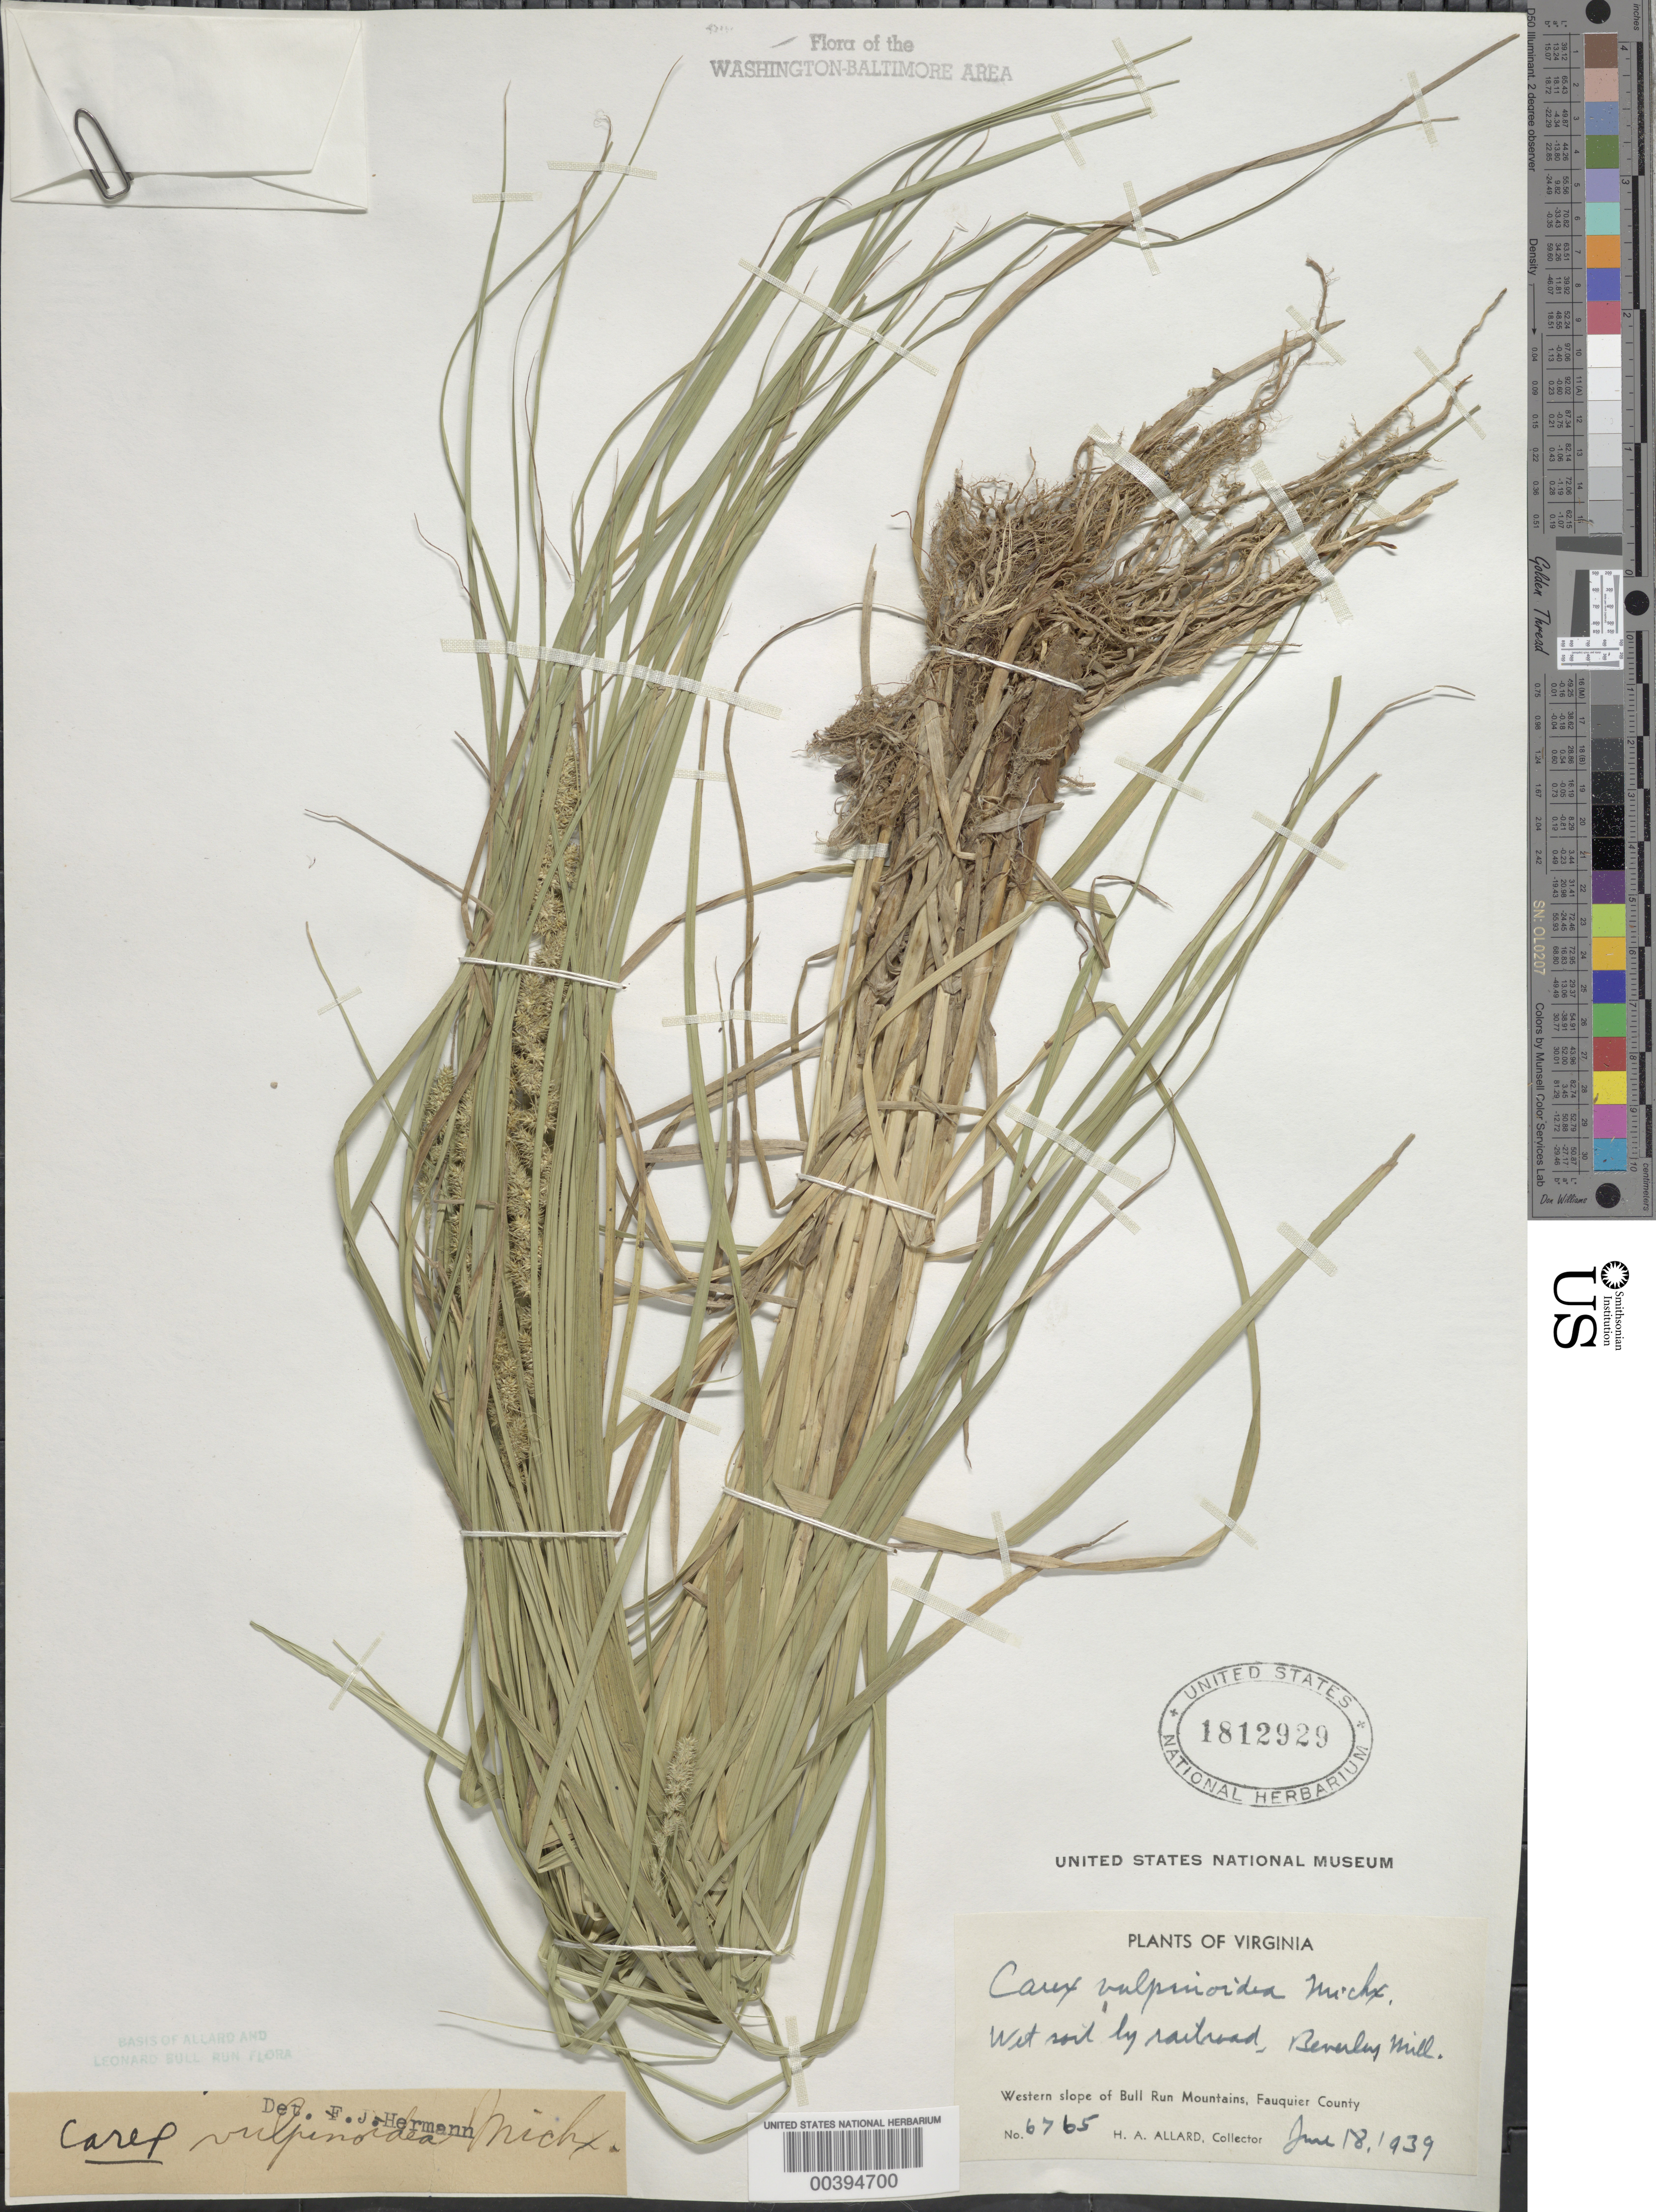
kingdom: Plantae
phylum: Tracheophyta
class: Liliopsida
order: Poales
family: Cyperaceae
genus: Carex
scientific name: Carex vulpinoidea Michx.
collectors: H. A. Allard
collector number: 6765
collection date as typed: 18 Jun 1939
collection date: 1939-06-18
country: United States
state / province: Virginia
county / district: Fauquier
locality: Beverley Mill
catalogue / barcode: US 1812929